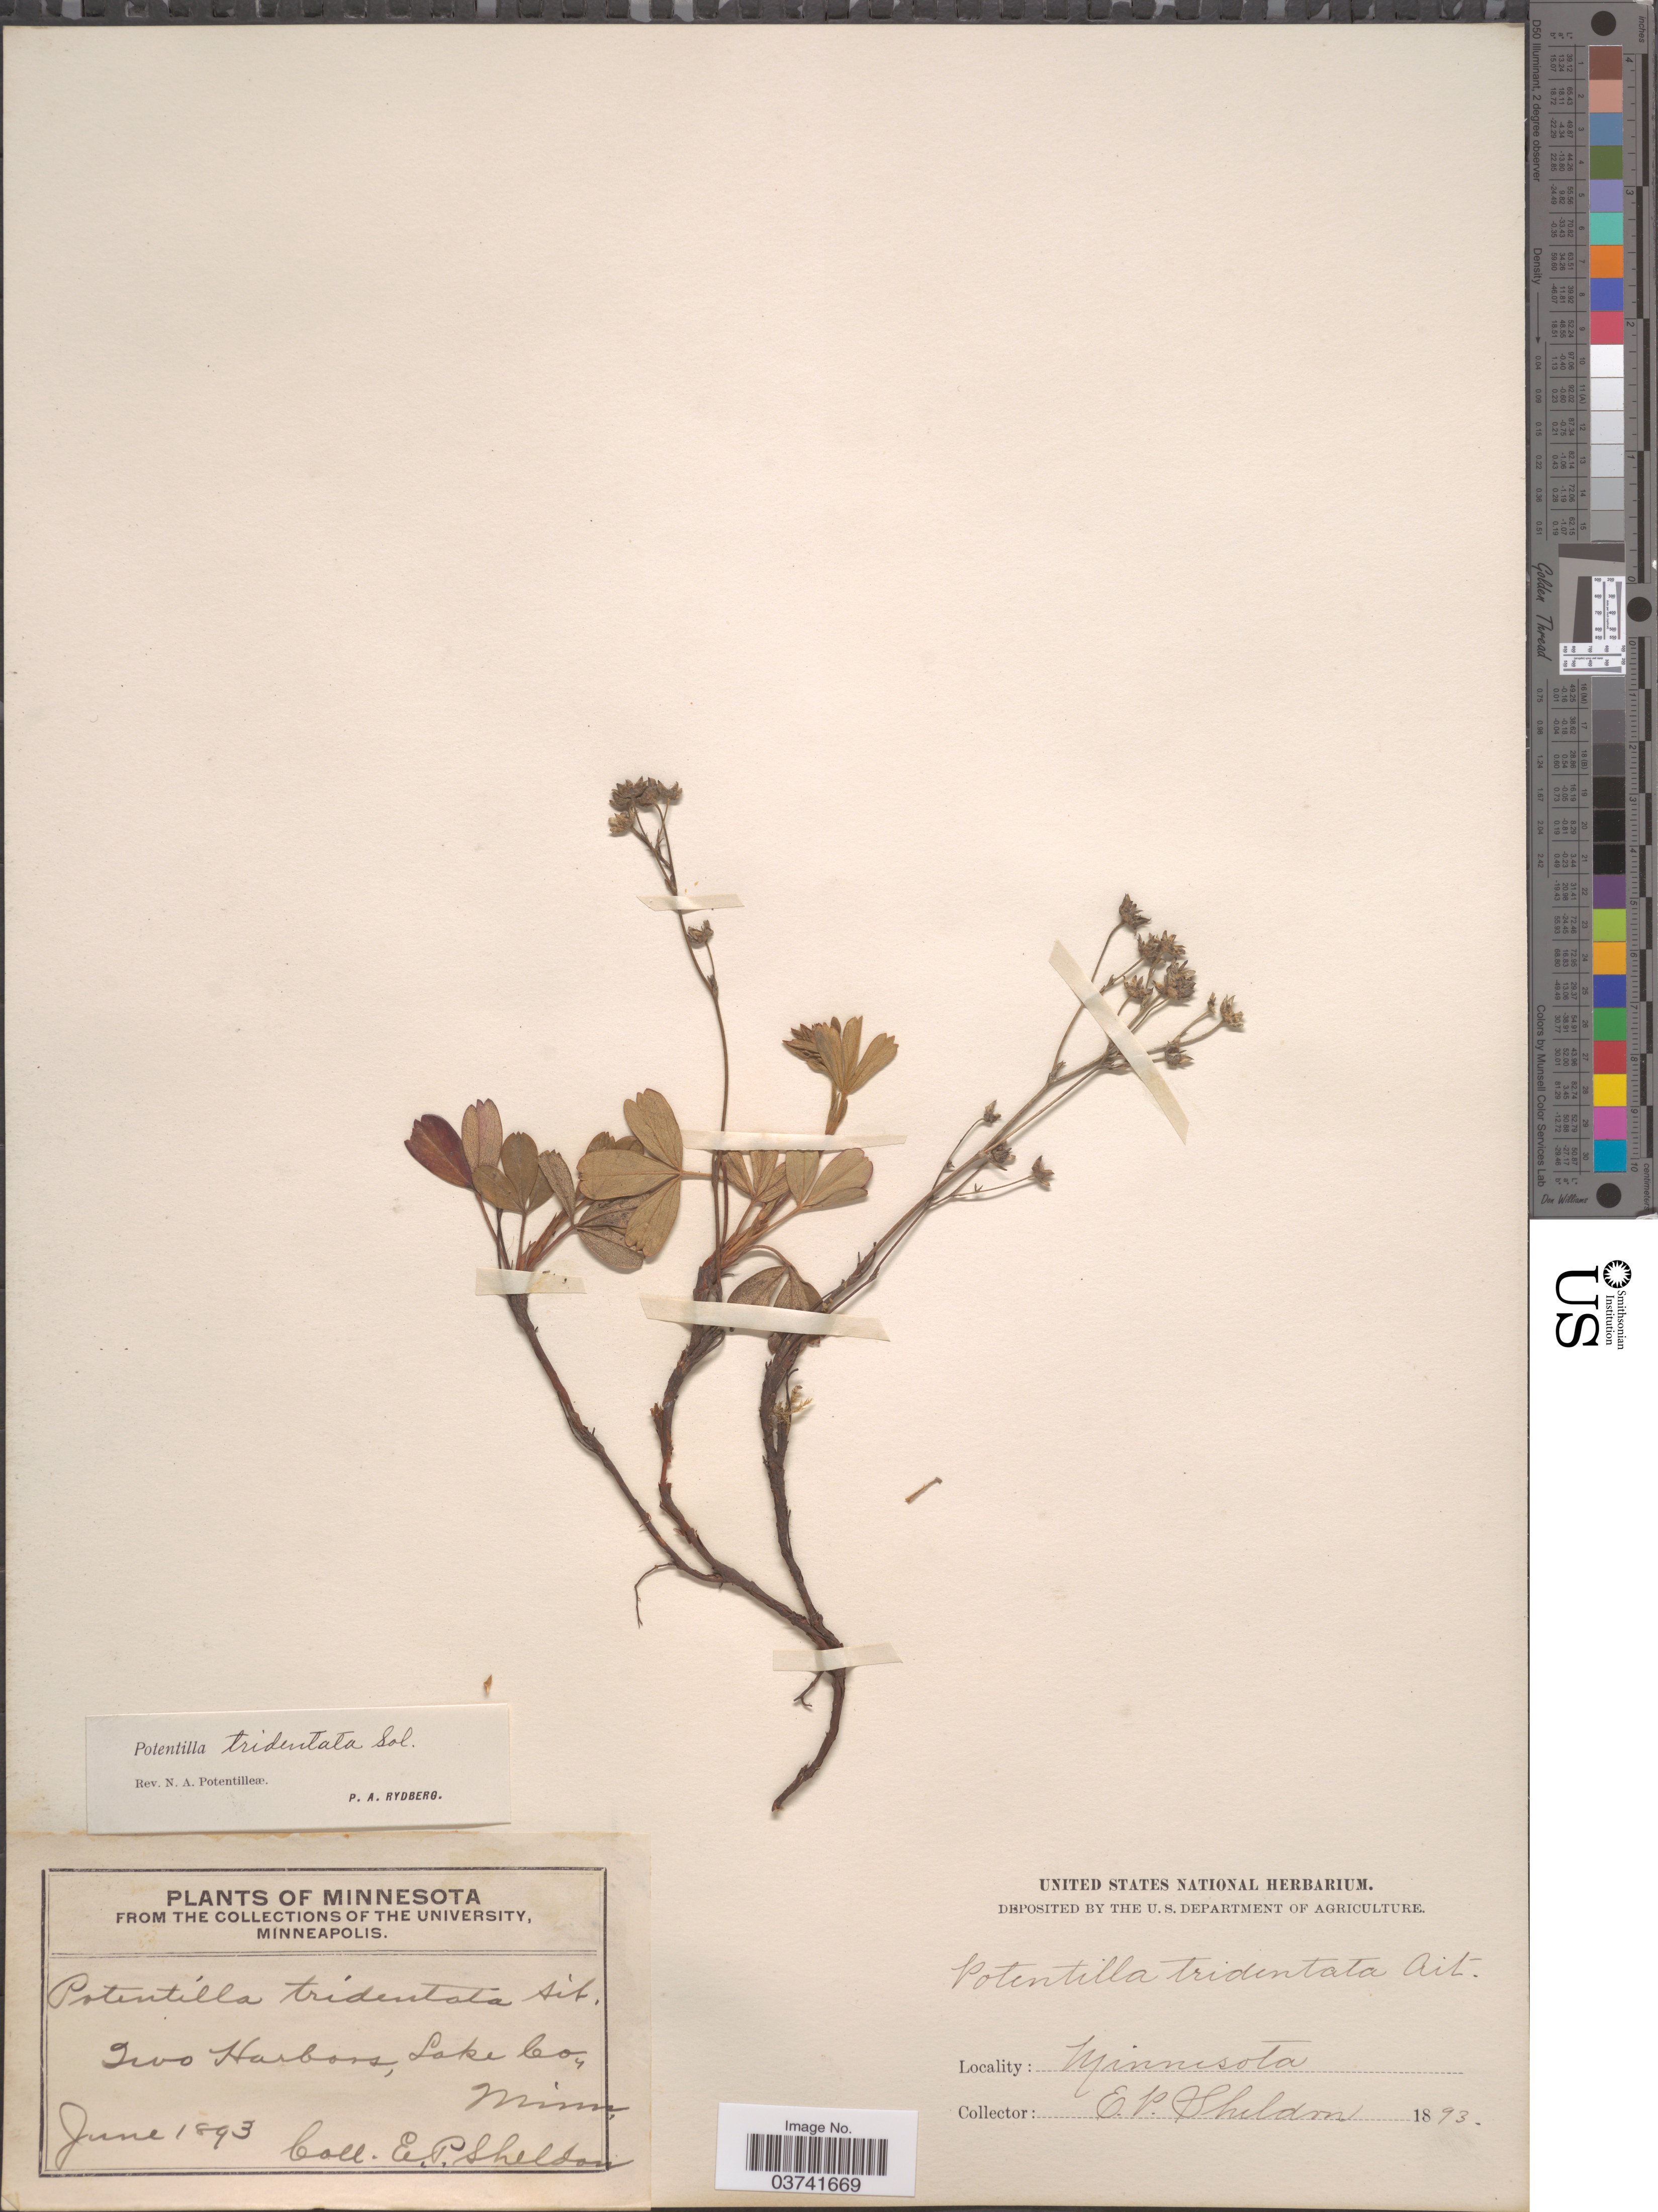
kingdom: Plantae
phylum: Tracheophyta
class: Magnoliopsida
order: Rosales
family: Rosaceae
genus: Potentilla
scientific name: Potentilla tridentata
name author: Aiton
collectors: E. P. Sheldon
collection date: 1893-06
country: United States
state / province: Minnesota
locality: Two Harbors, Lake Co.